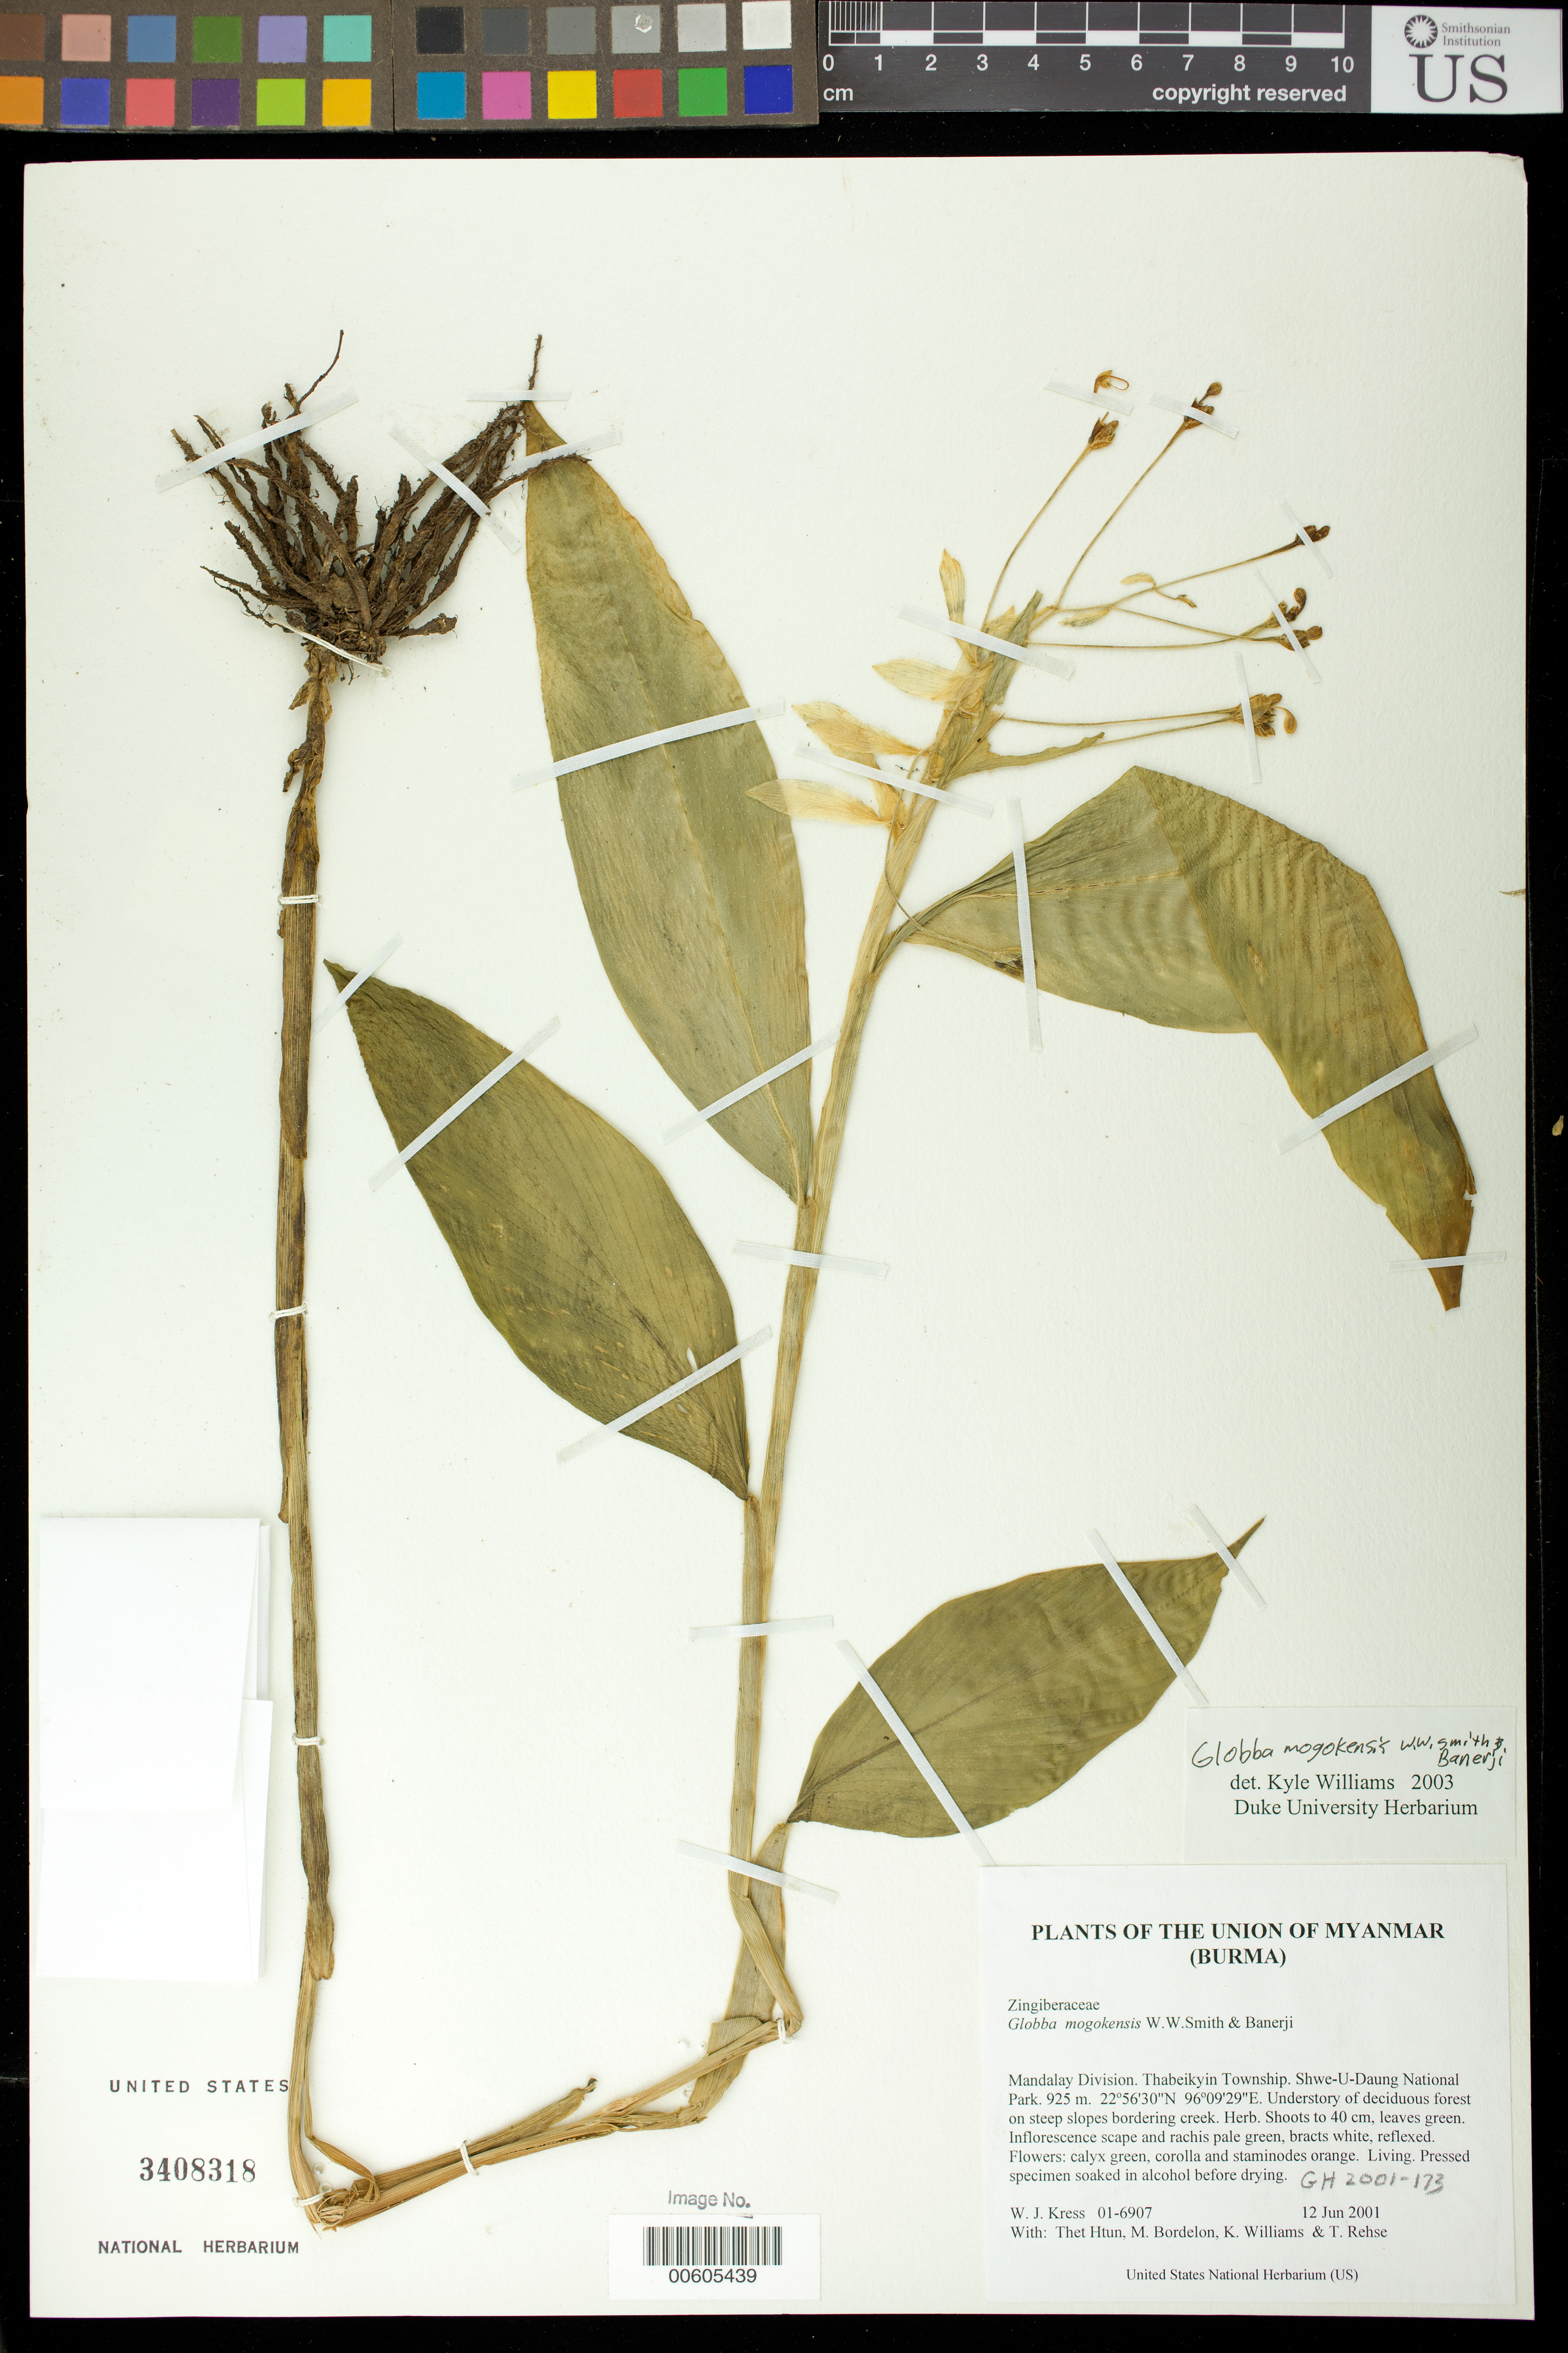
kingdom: Plantae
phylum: Tracheophyta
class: Liliopsida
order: Zingiberales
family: Zingiberaceae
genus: Globba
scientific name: Globba mogokensis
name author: W.W. Sm. & Banerji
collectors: W. J. Kress, Thet Htun, M. Bordelon, K. J. Williams & T. Rehse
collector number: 01-6907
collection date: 2001-06-12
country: Myanmar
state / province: Mandalay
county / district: Thabeikyin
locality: Shwe-U-Daung National Park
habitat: Understory of deciduous forest on steep slopes bordering creek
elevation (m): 925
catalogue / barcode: US 3408318